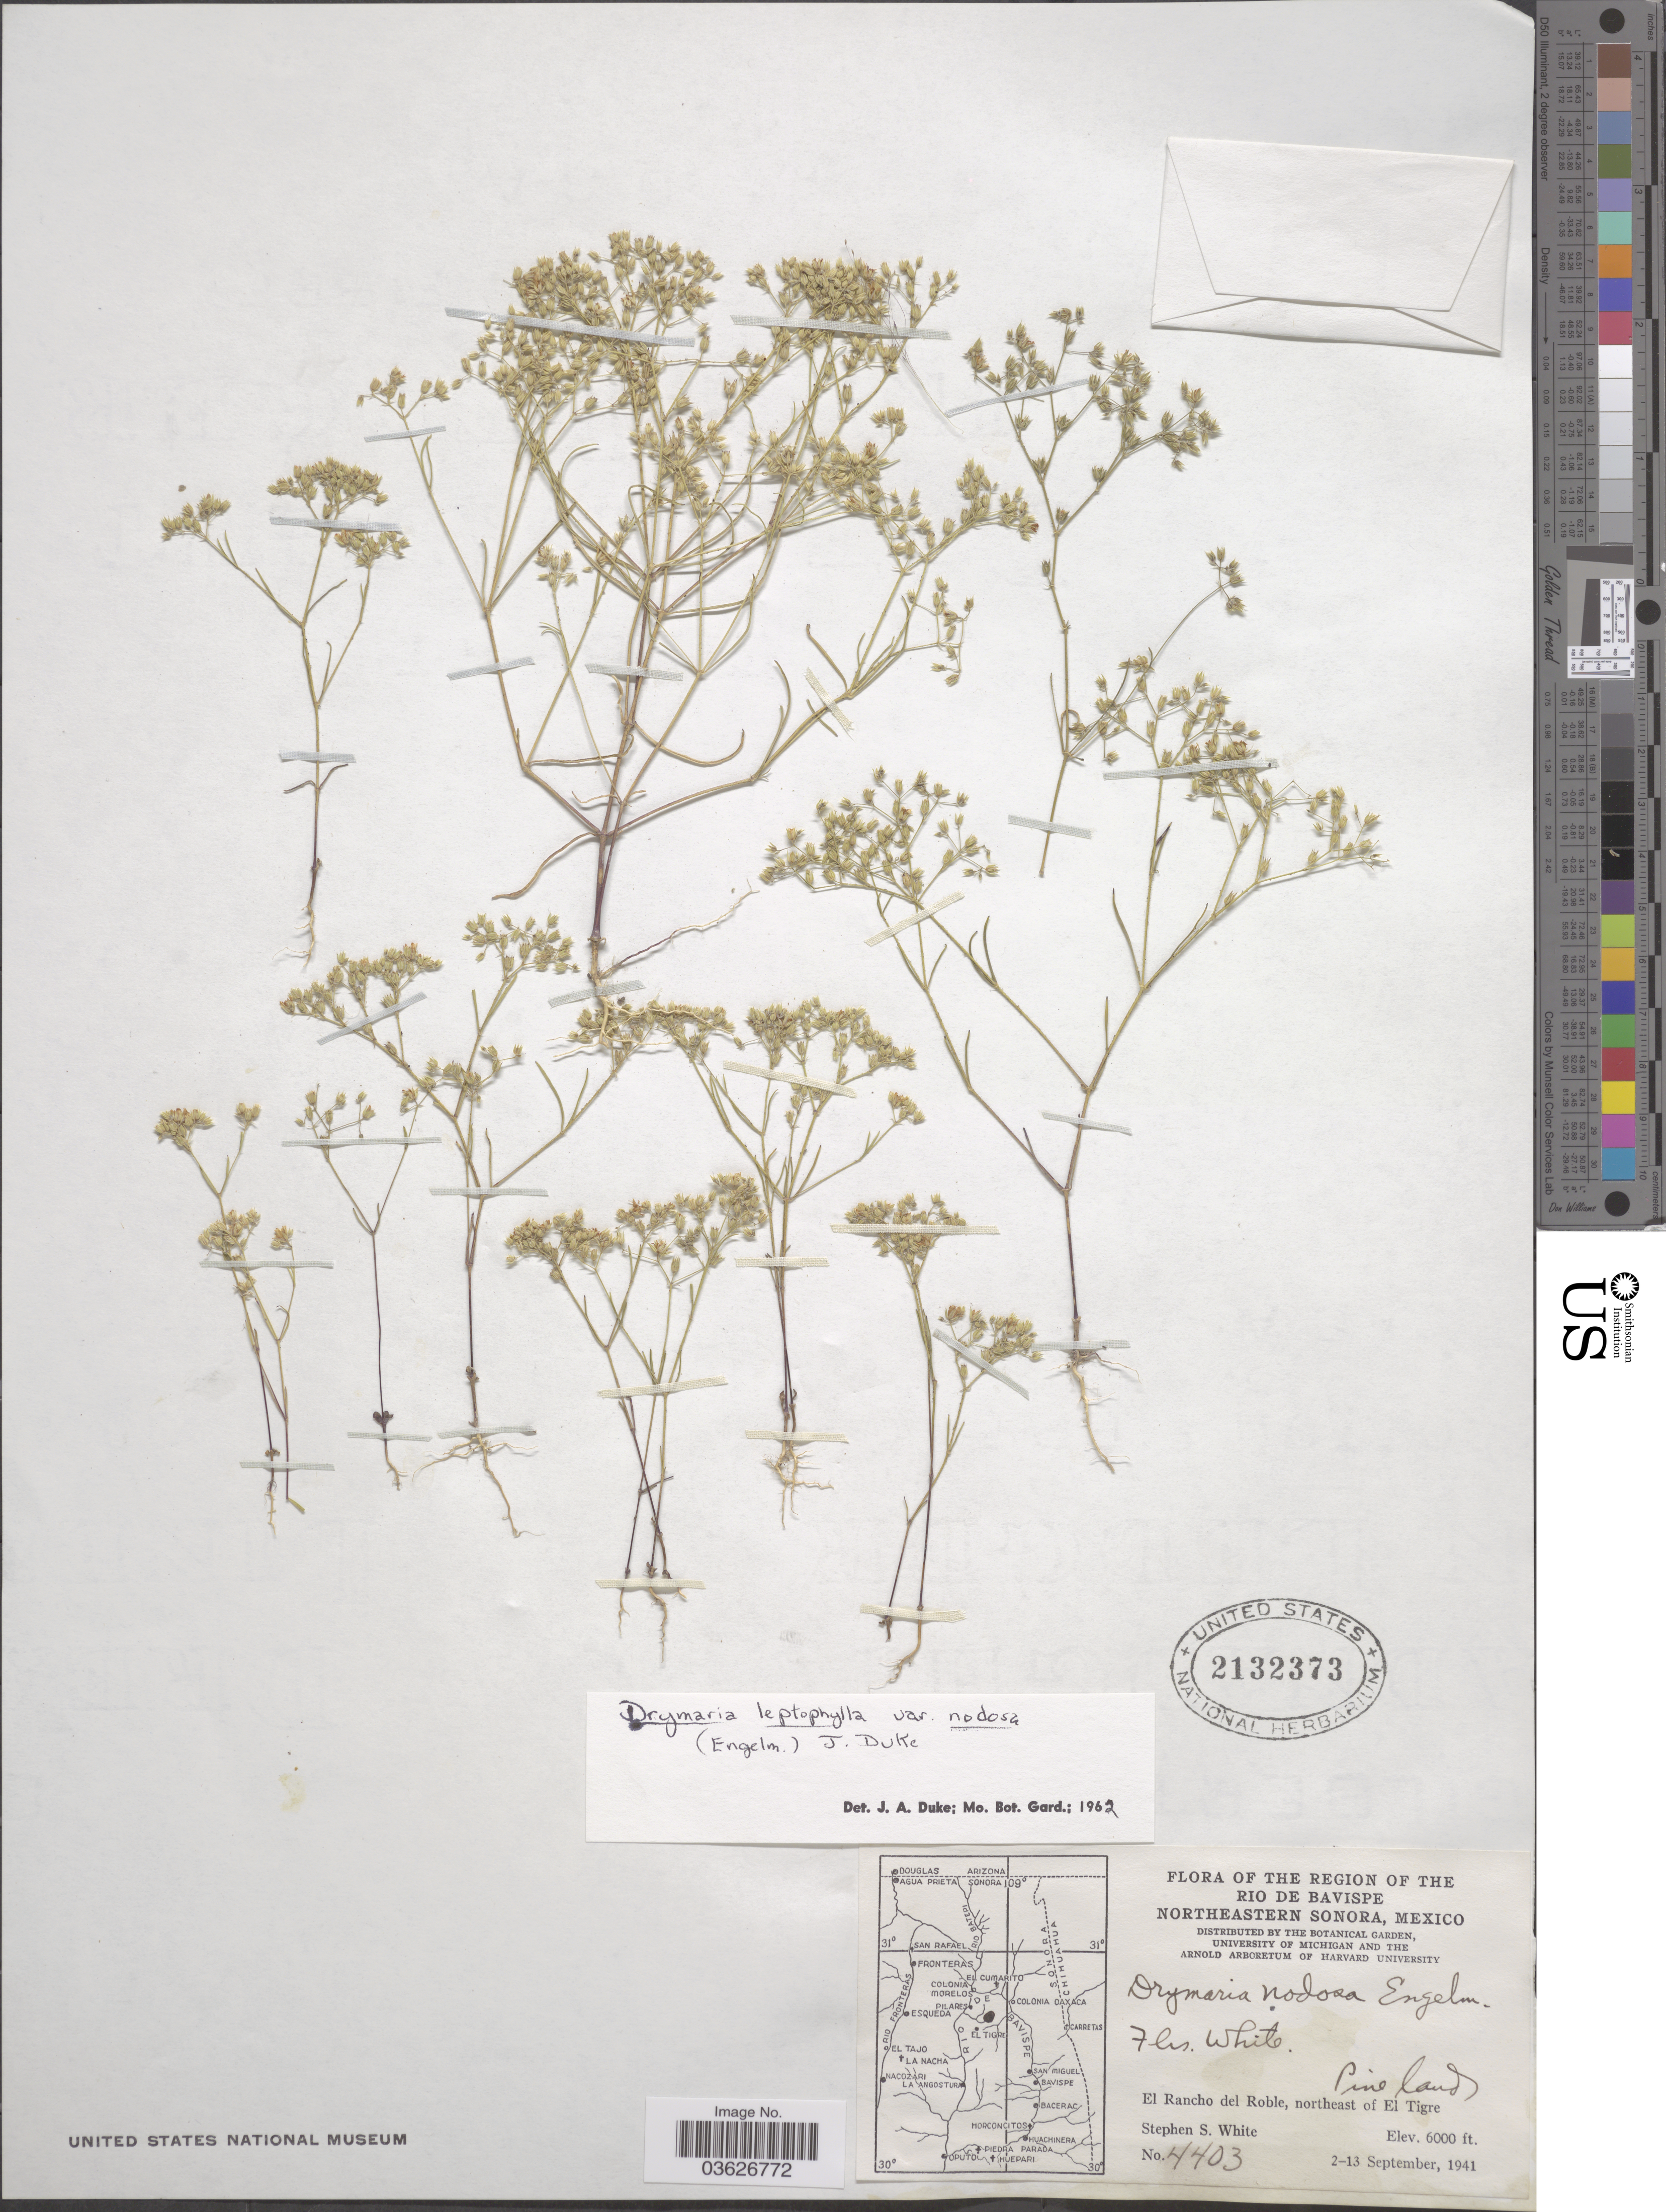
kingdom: Plantae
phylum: Tracheophyta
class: Magnoliopsida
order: Caryophyllales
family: Caryophyllaceae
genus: Drymaria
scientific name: Drymaria leptophylla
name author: (Cham.) Fenzl ex Rohrb.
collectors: S. S. White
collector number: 4403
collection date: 1941-09-02/1941-09-13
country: Mexico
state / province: Sonora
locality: The Region of the Rio de Bavispe. Northeastern Sonora. El Rancho del Roble, northeast of El Tigre.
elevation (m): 1829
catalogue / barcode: US 2132373